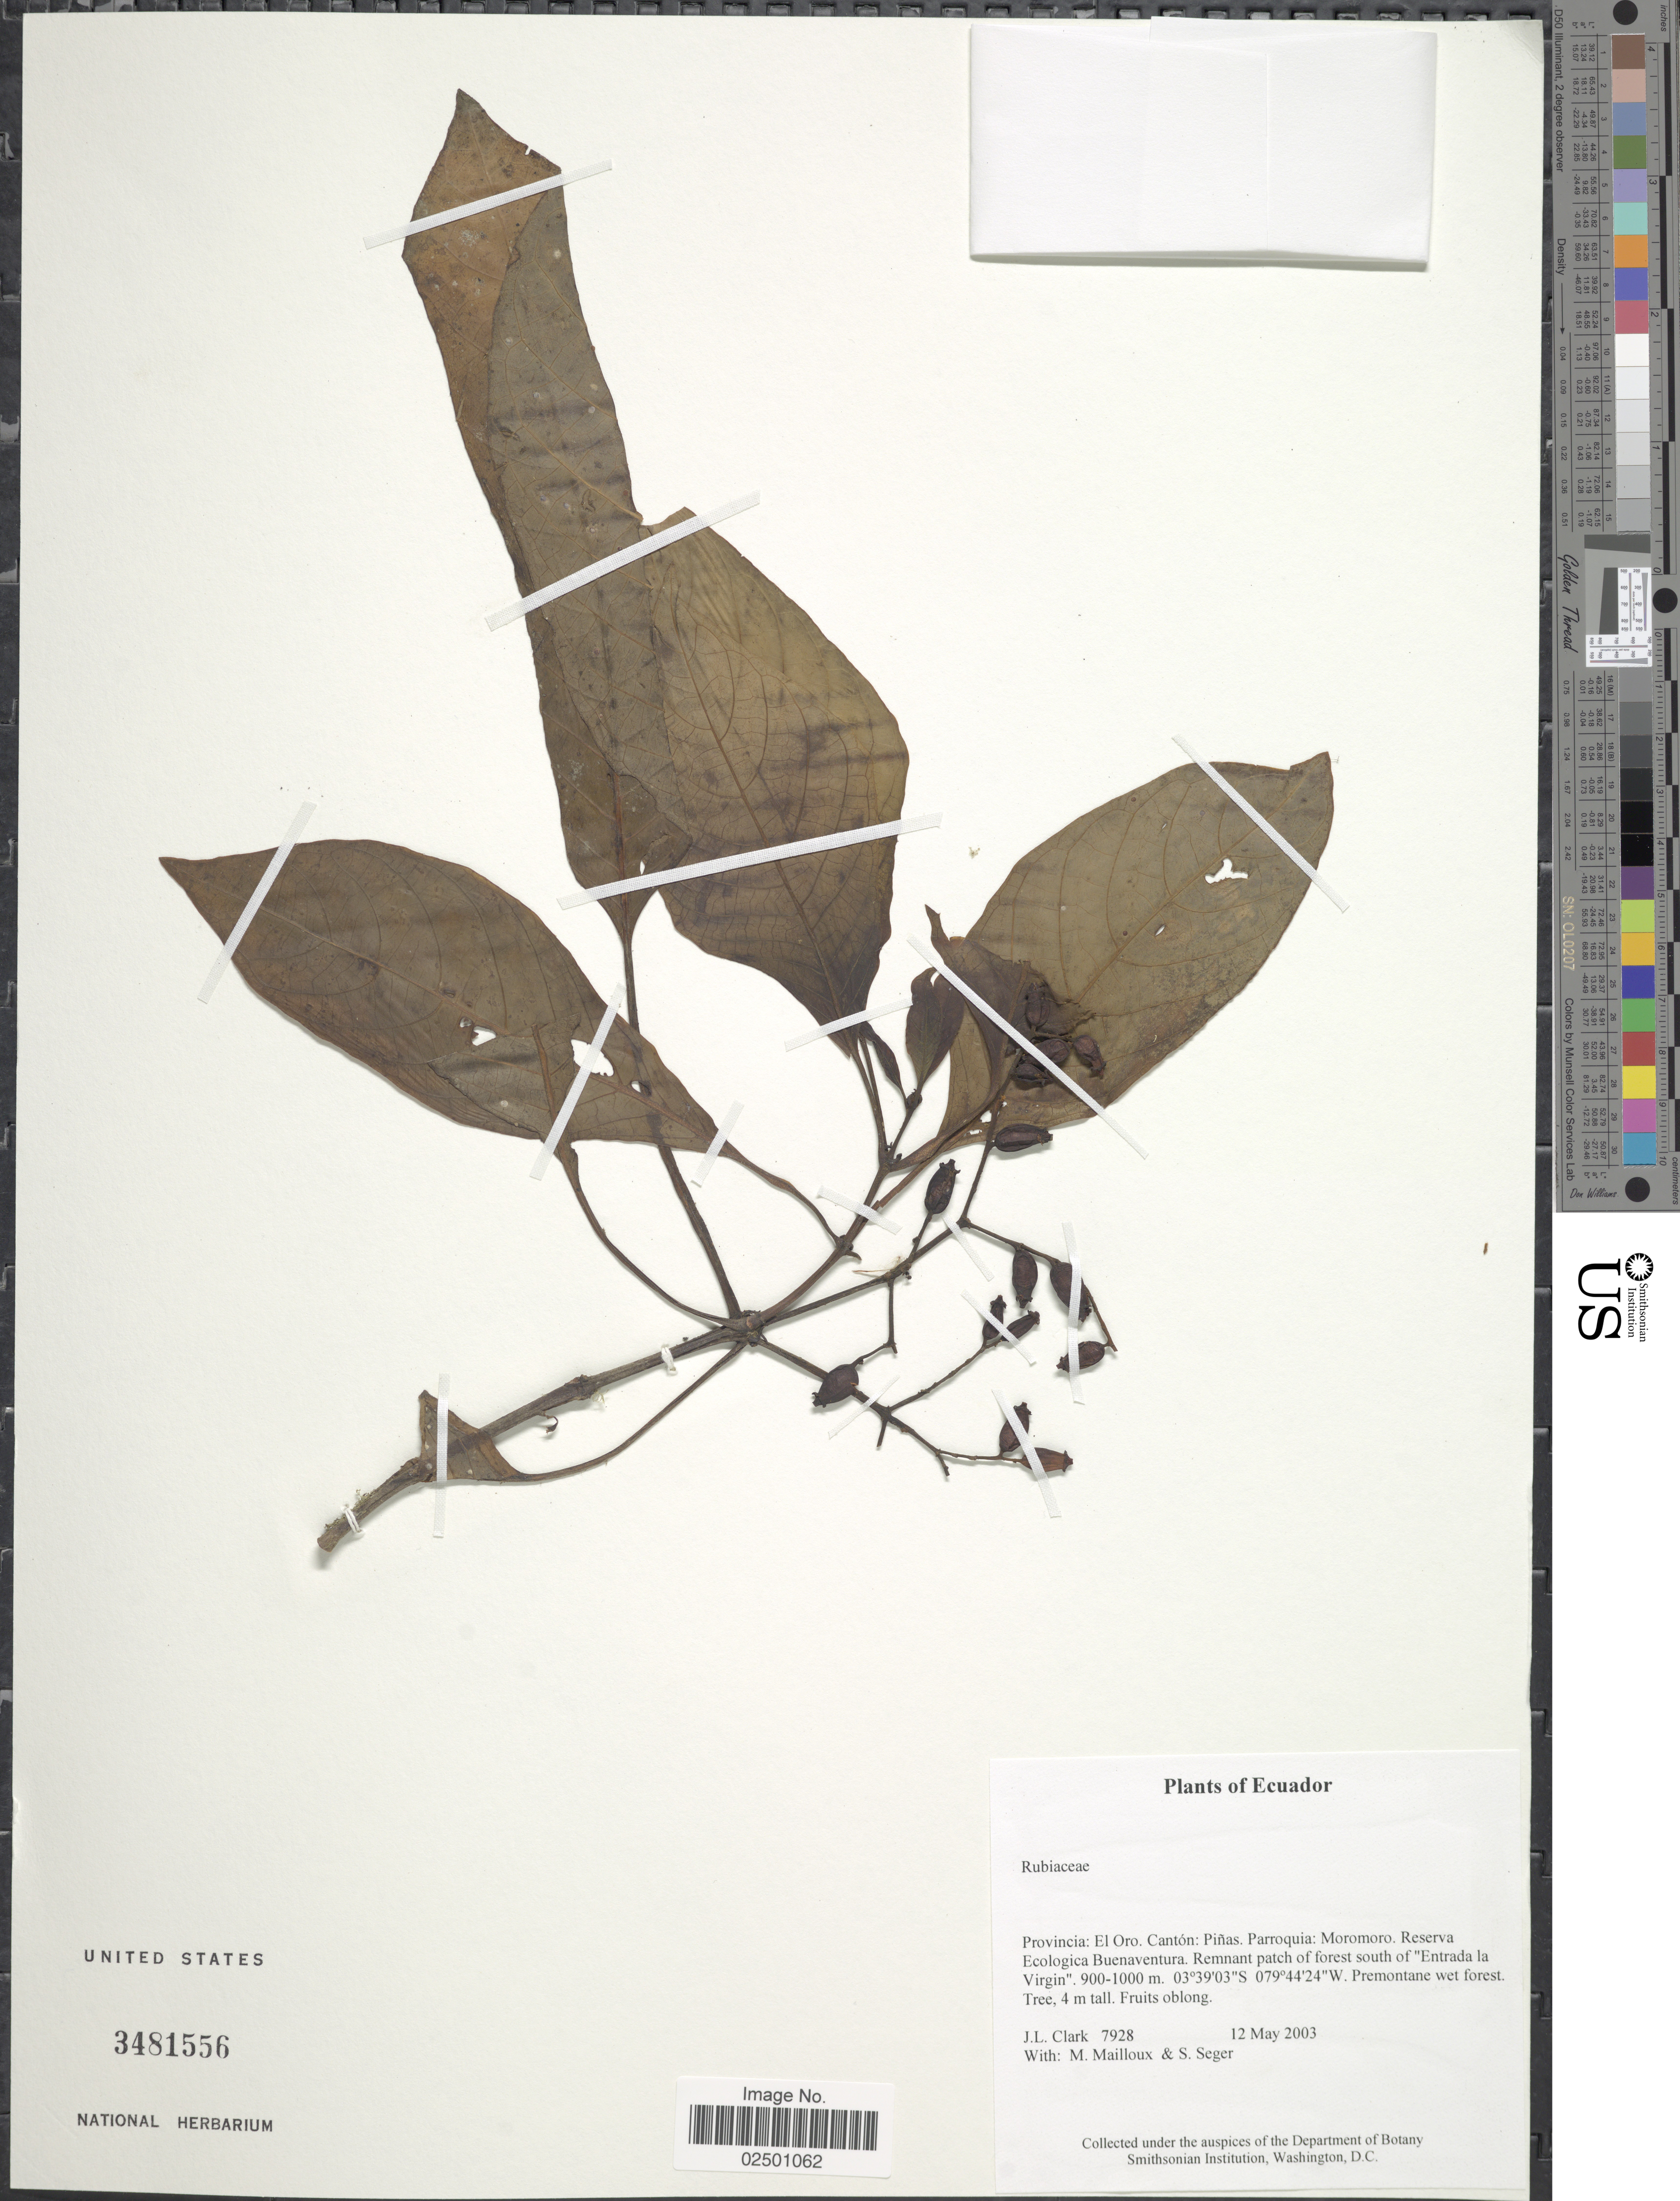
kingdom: Plantae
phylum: Tracheophyta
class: Magnoliopsida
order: Gentianales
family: Rubiaceae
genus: Hamelia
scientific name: Hamelia axillaris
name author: Sw.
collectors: J. L. Clark, M. Mailloux & S. Seger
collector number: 7928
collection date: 2003-05-12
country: Ecuador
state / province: El Oro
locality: Provincia: El Oro. Canton: Pinas. Parroquia: Moromoro. Reserva Ecologica Buenaventura. Remnant patch of forest south of "Entrada ola Virgin"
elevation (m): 900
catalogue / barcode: US 3481556